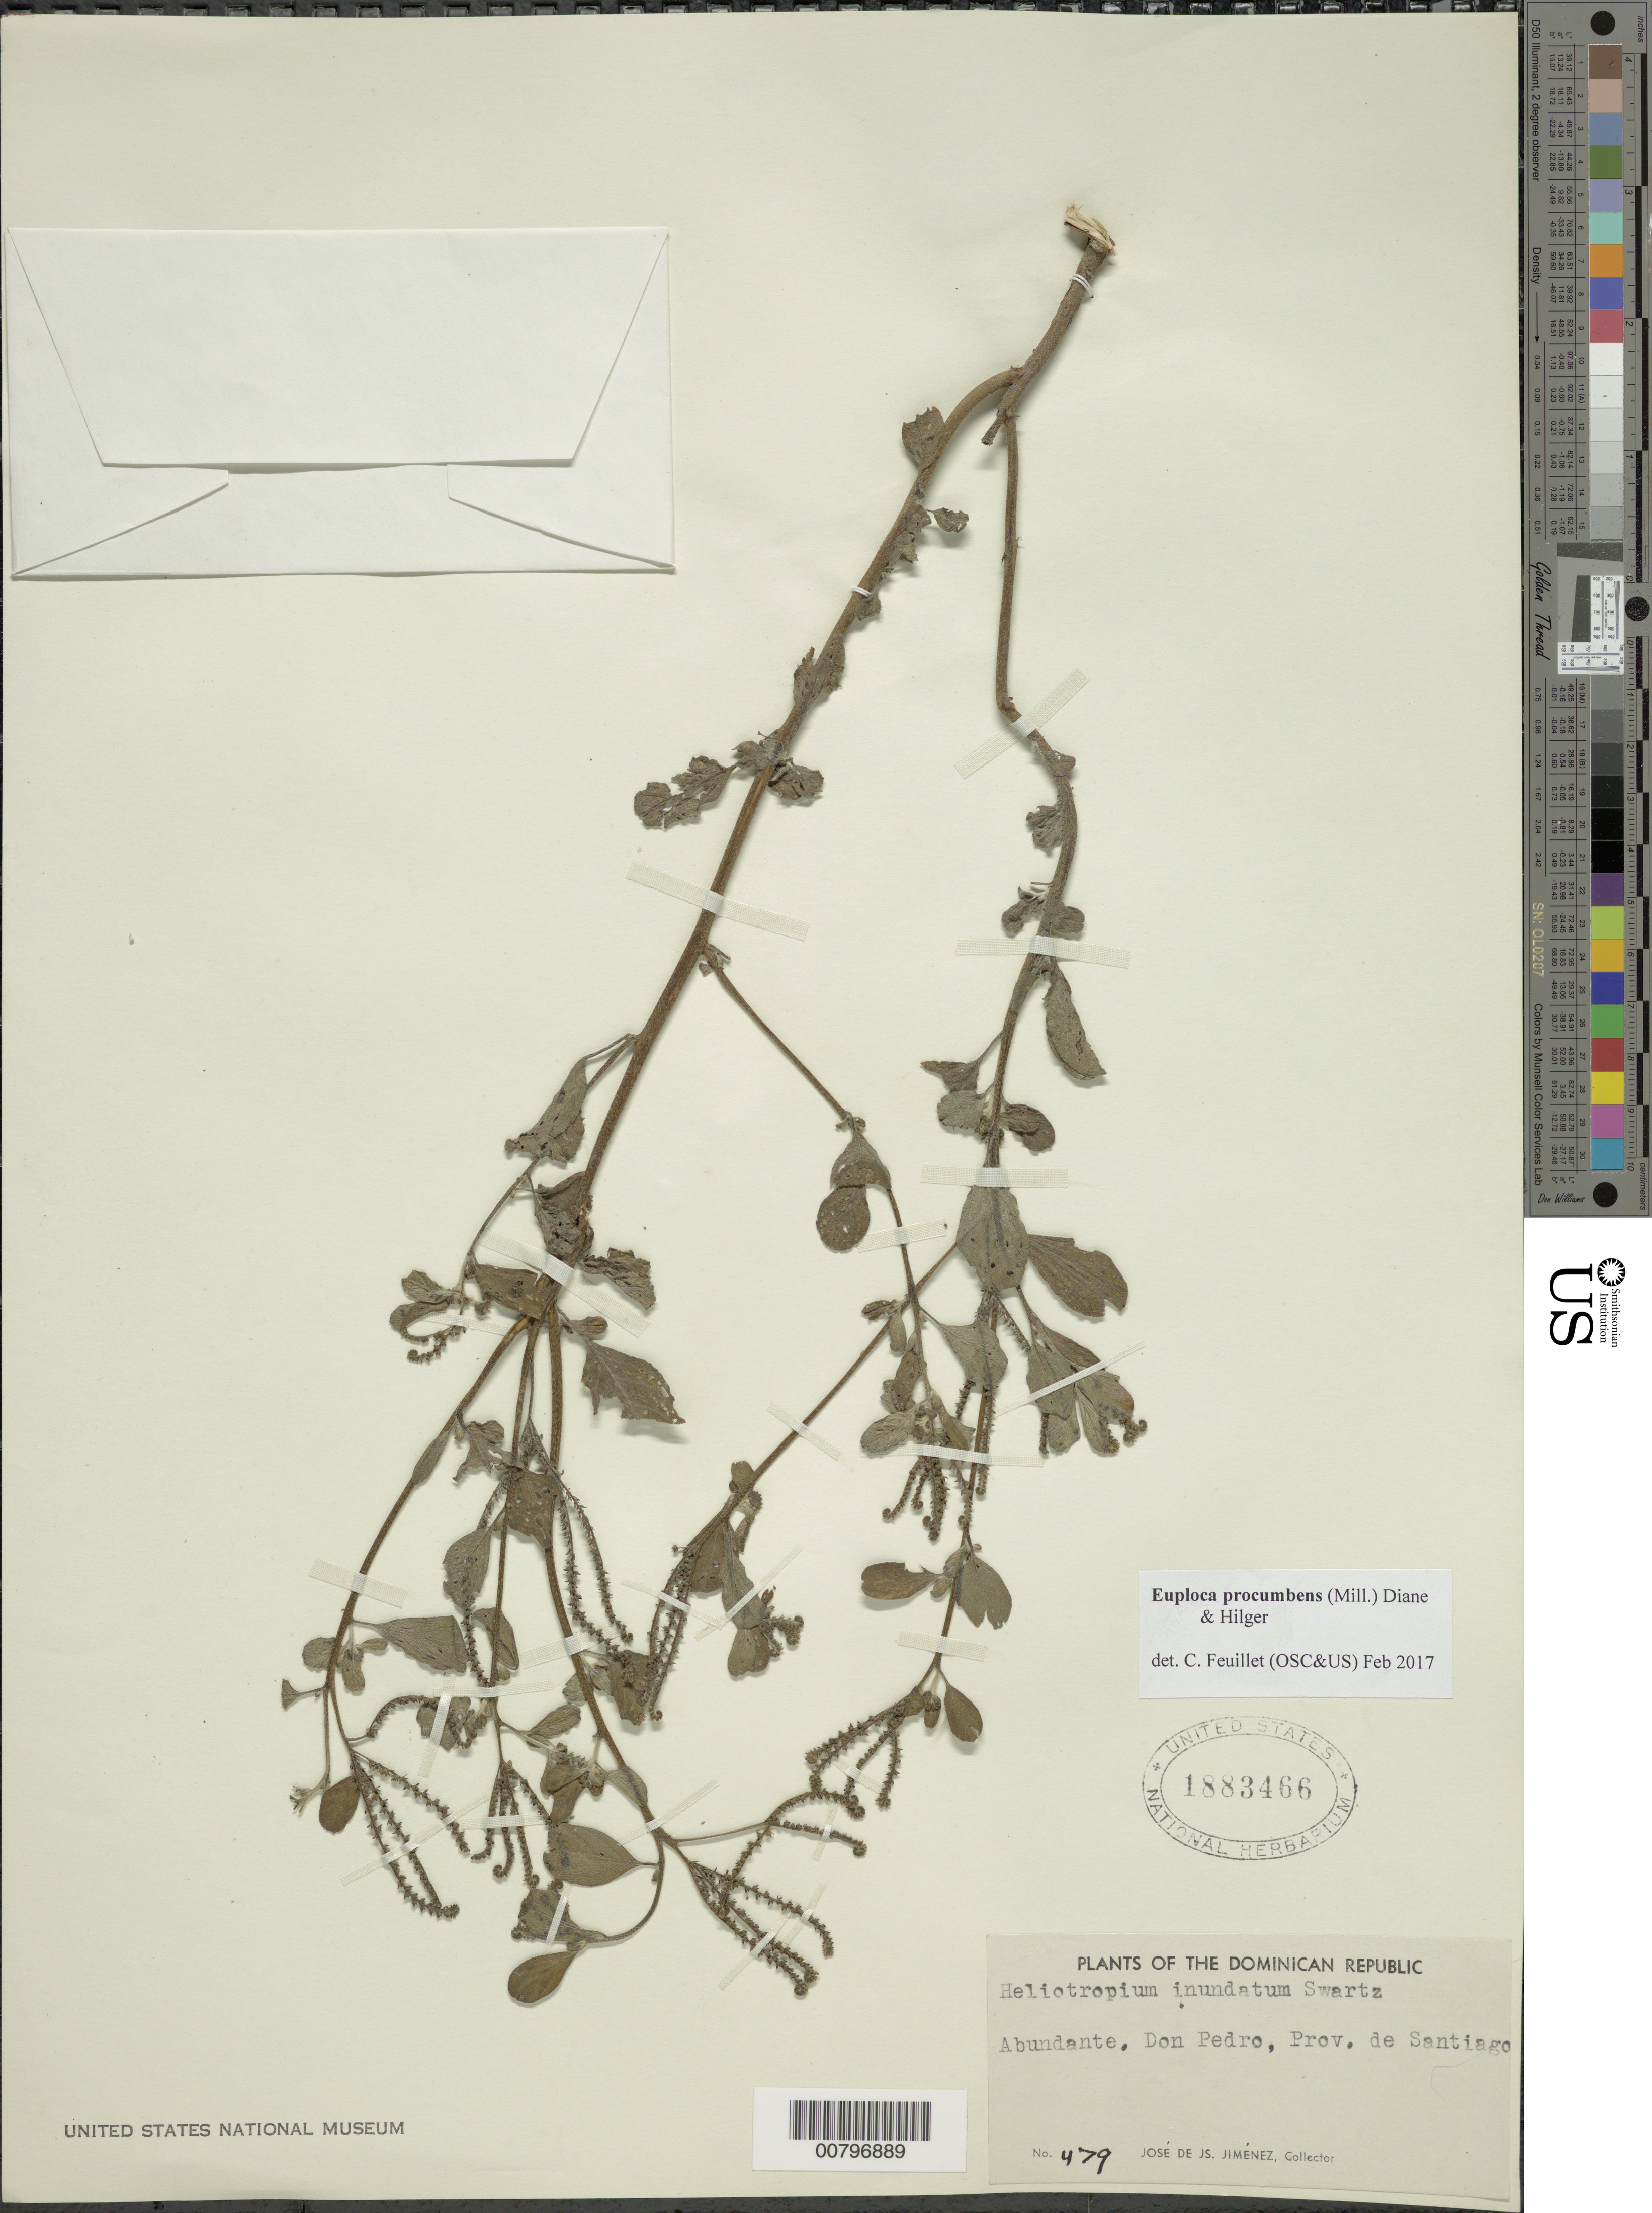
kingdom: Plantae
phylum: Tracheophyta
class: Magnoliopsida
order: Boraginales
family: Heliotropiaceae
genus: Euploca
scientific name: Euploca procumbens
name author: (Mill.) Diane & Hilger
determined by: Feuillet, C.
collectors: J. J. Jiménez Almonte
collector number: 479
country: Dominican Republic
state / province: Santiago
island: Hispaniola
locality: Don Pedro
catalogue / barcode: US 1883466